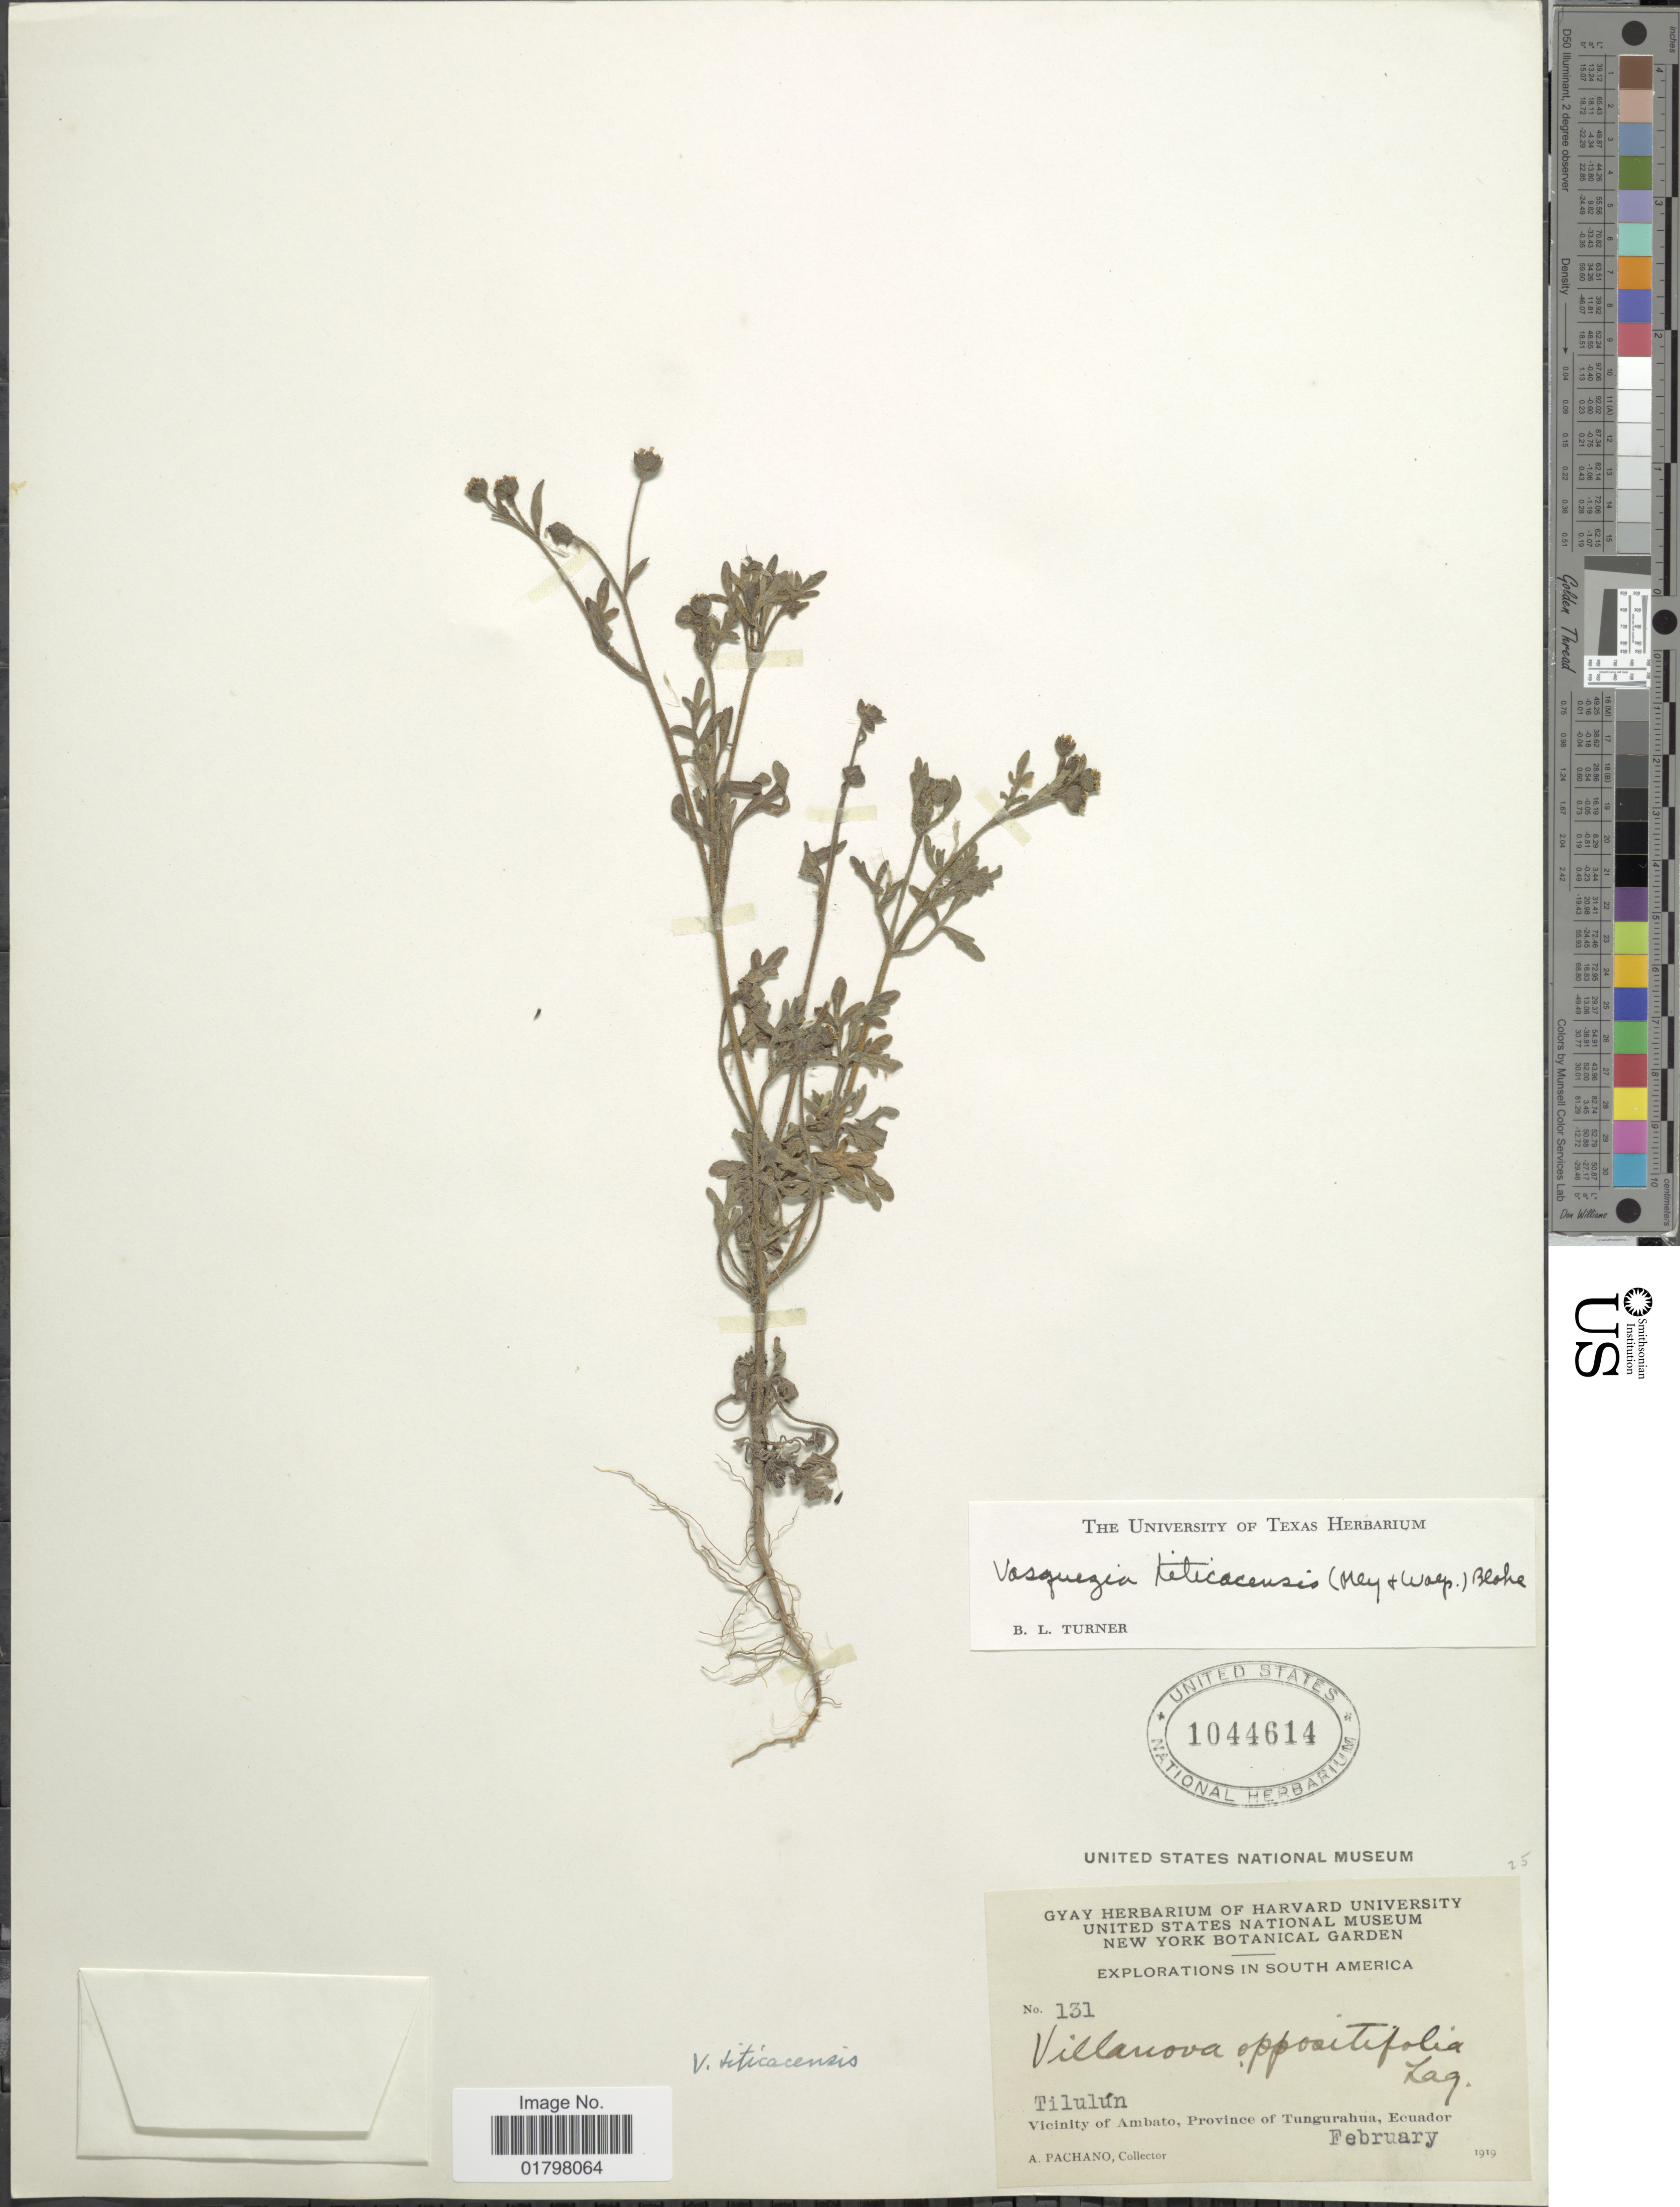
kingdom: Plantae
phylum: Tracheophyta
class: Magnoliopsida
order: Asterales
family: Asteraceae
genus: Vasquesia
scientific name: Vasquesia titicacensis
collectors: A. Pachano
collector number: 131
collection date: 1919-02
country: Ecuador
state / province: Tungurahua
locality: Tilulún. Vicinity of Ambato, Province of Tungurahua, Ecuador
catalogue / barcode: US 1044614